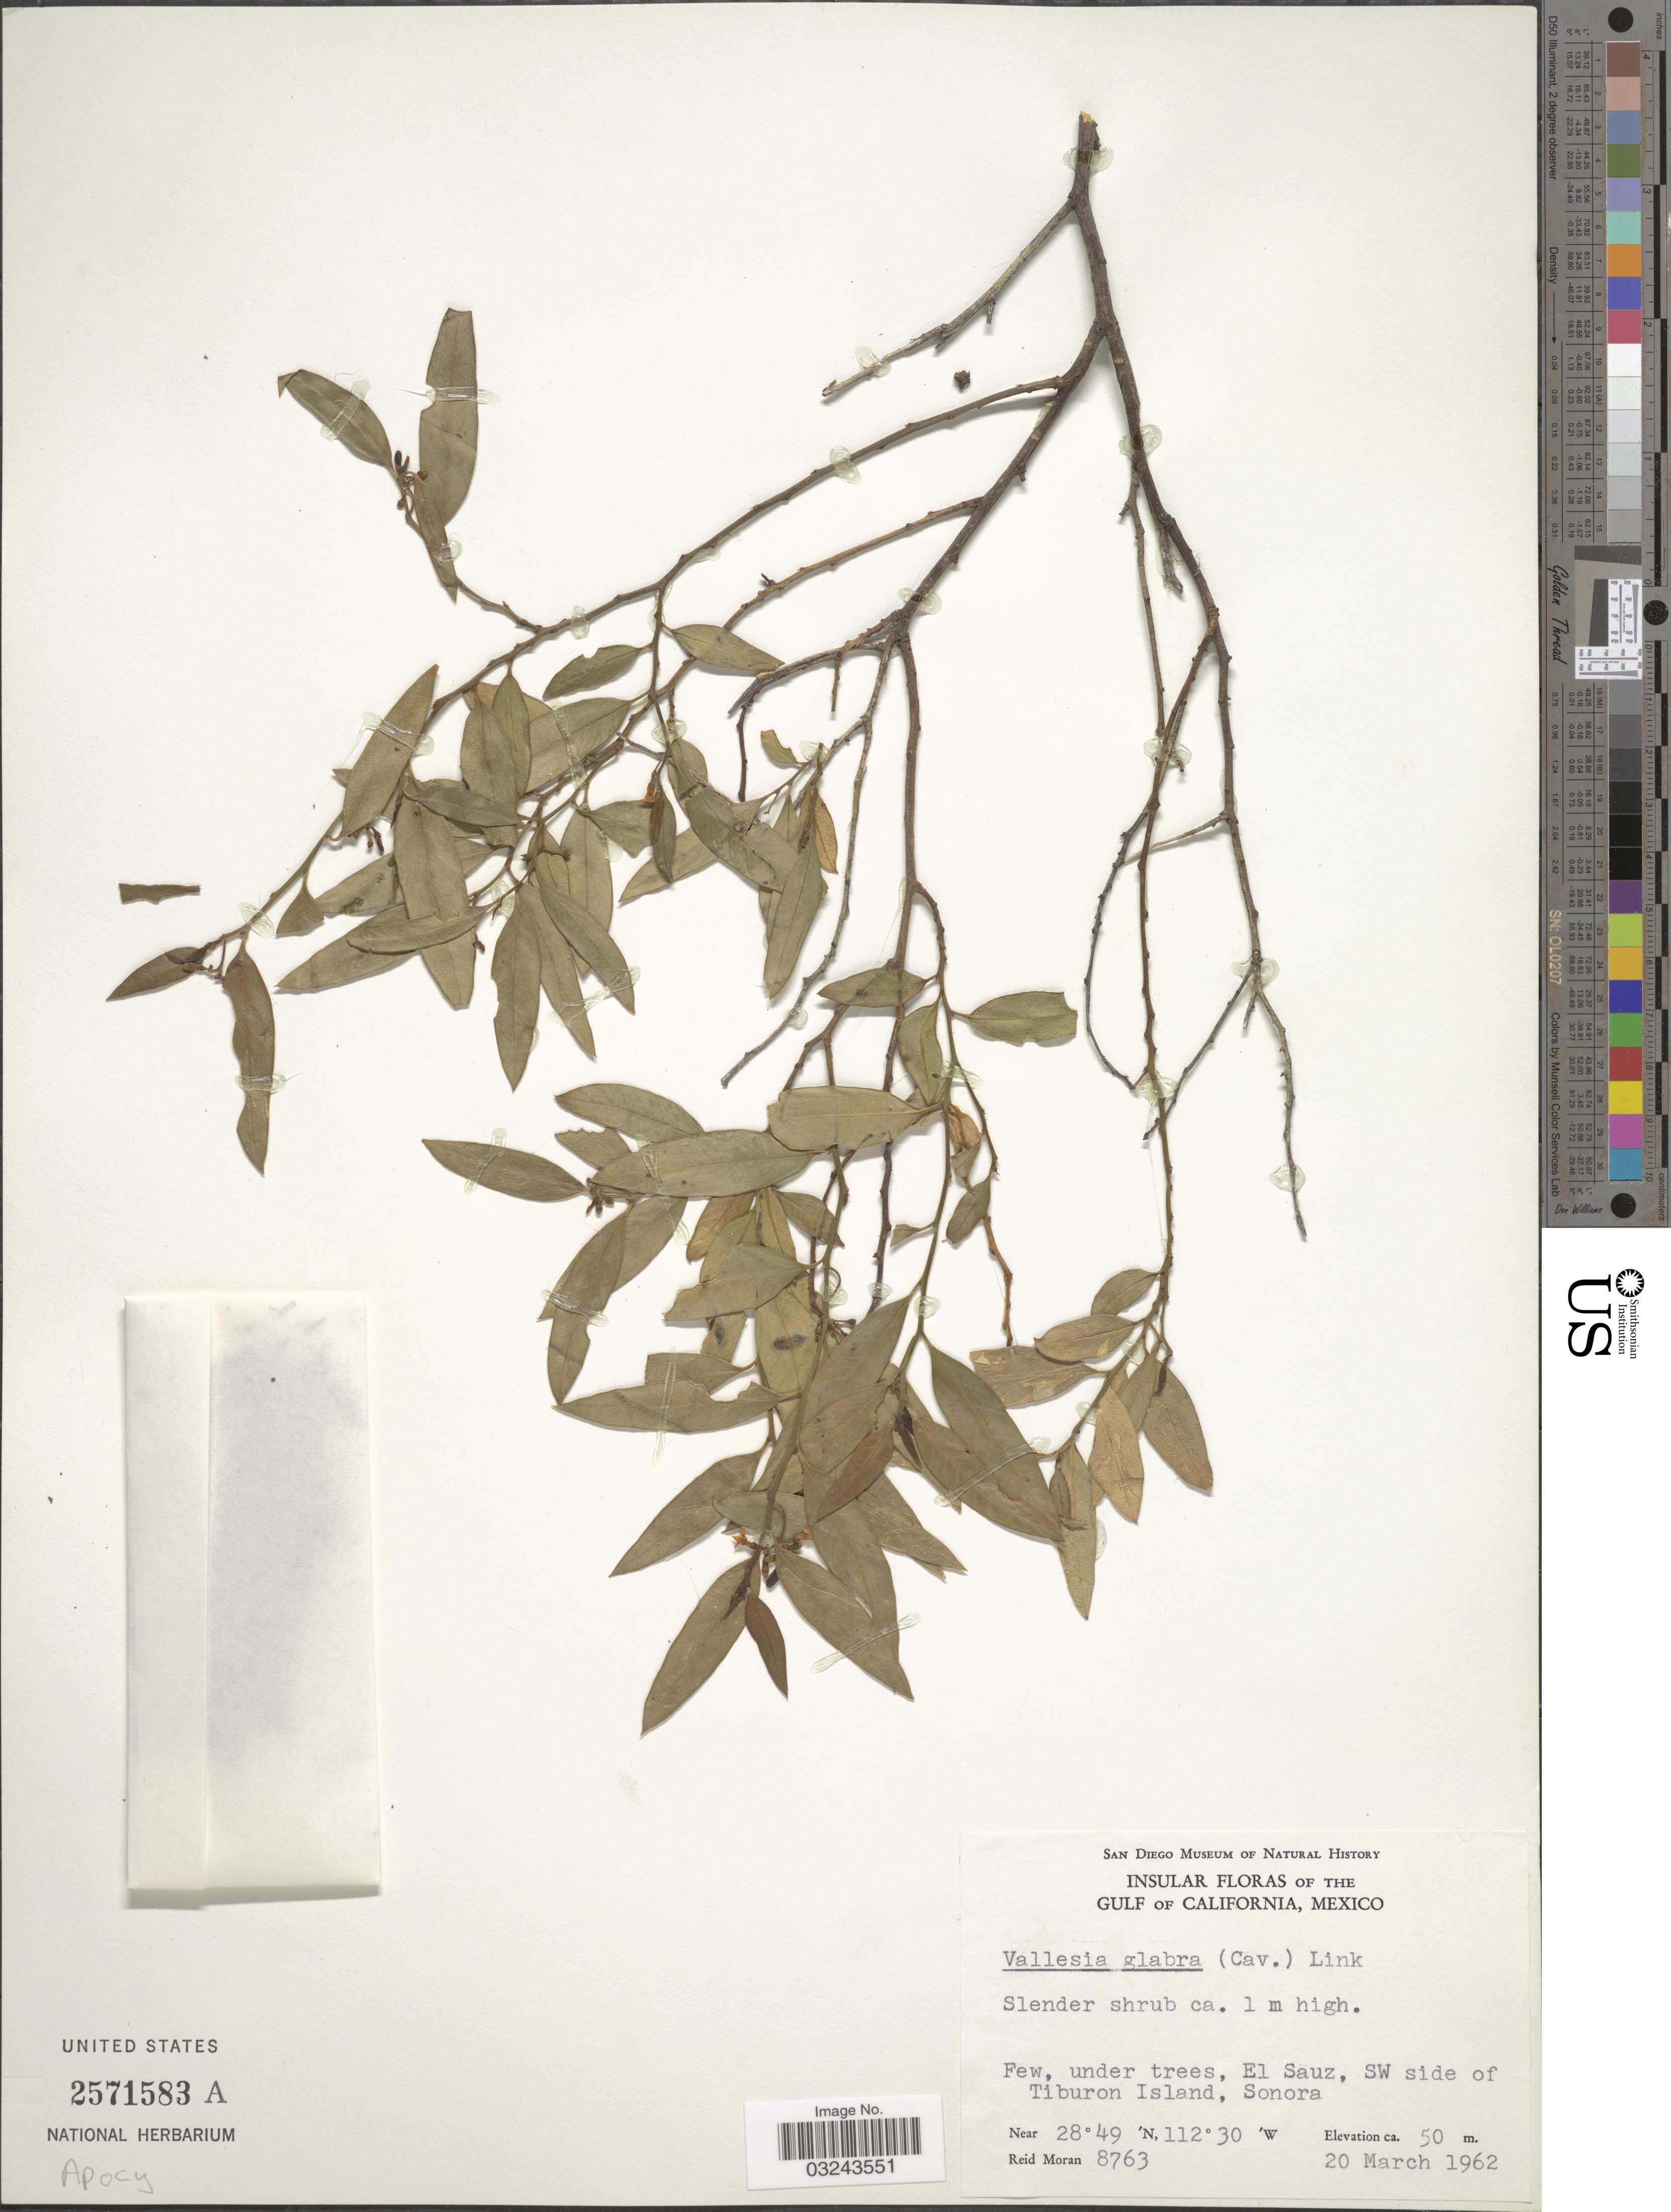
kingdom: Plantae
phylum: Tracheophyta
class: Magnoliopsida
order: Gentianales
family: Apocynaceae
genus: Vallesia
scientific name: Vallesia glabra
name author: (Cav.) Link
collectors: R. Moran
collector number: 8763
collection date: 1962-03-20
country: Mexico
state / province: Sonora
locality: The Gulf of California, Mexico, El Sauz, SW side of Tiburon Island, Sonora.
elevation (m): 50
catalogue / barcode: US 2571583A